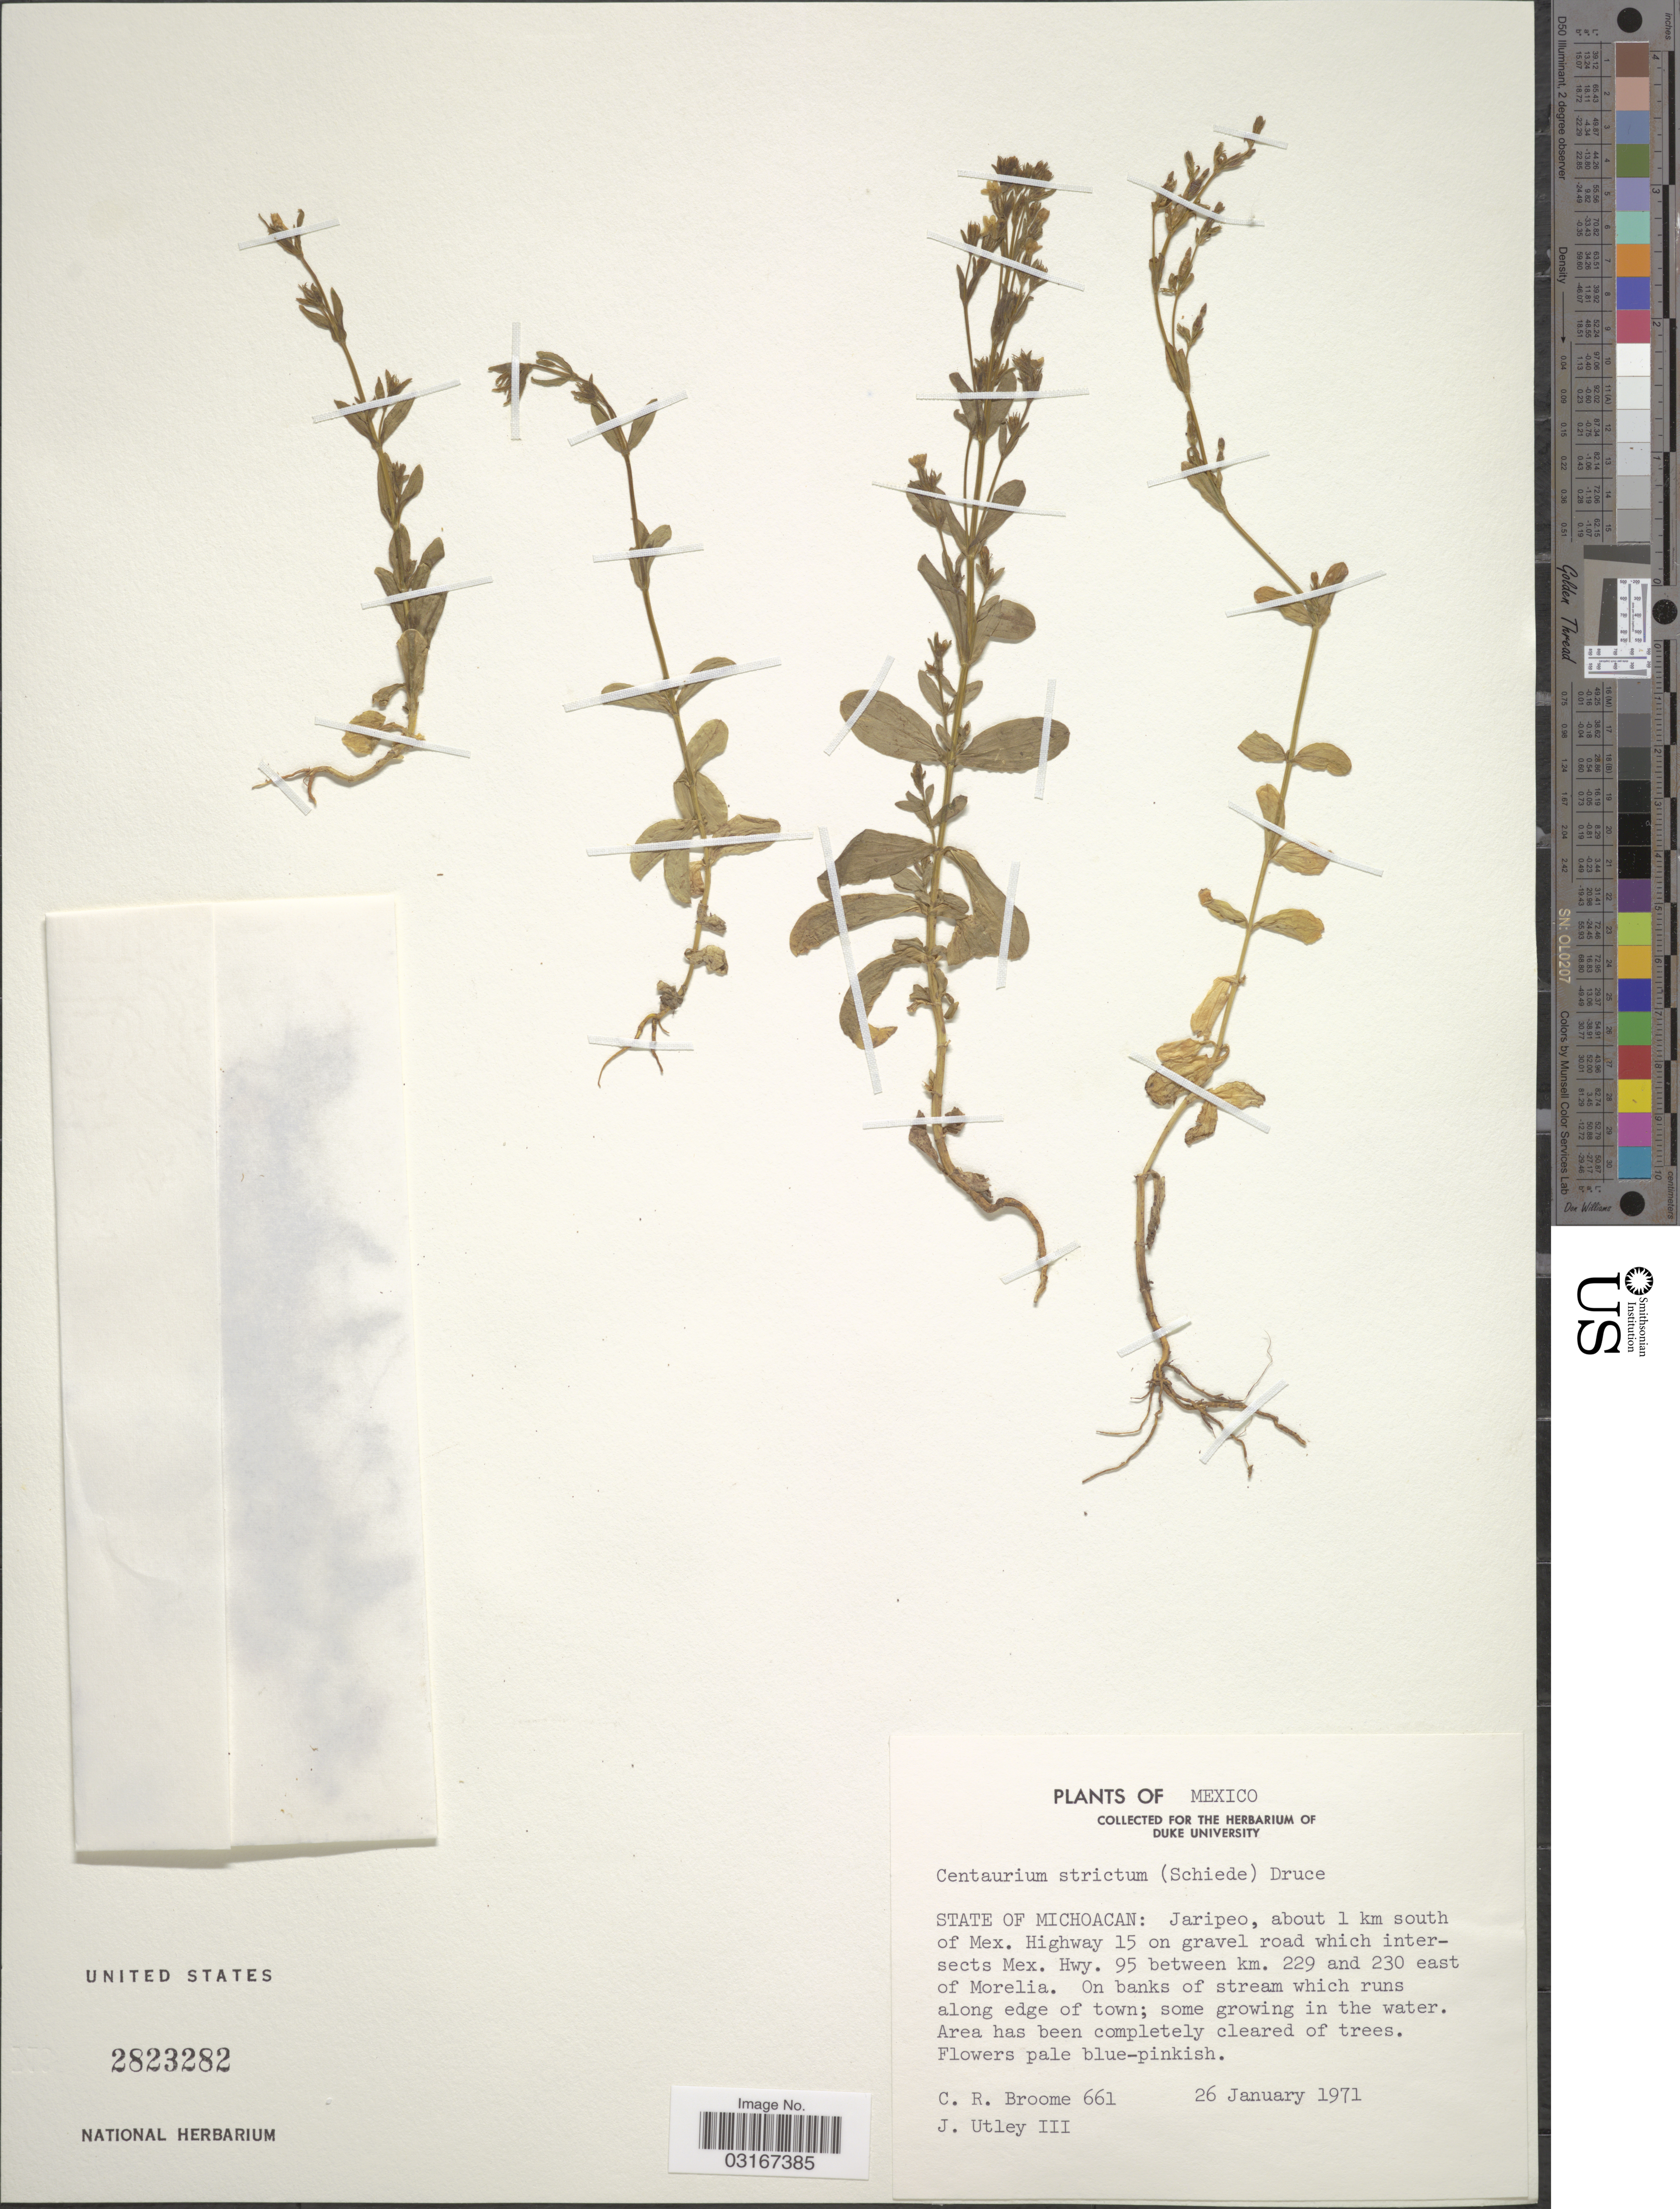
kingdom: Plantae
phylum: Tracheophyta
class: Magnoliopsida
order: Gentianales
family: Gentianaceae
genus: Centaurium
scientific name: Centaurium strictum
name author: (Schiede) Druce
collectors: C. R. Broome & J. Utley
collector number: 661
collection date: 1971-01-26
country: Mexico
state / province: Michoacán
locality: Jaripeo, about 1 km south of Mex. Highway 5 on gravel road wich intersects Mex. Hwy. 95 between km. 229 and 230 east of Morelia.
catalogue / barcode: US 2823282